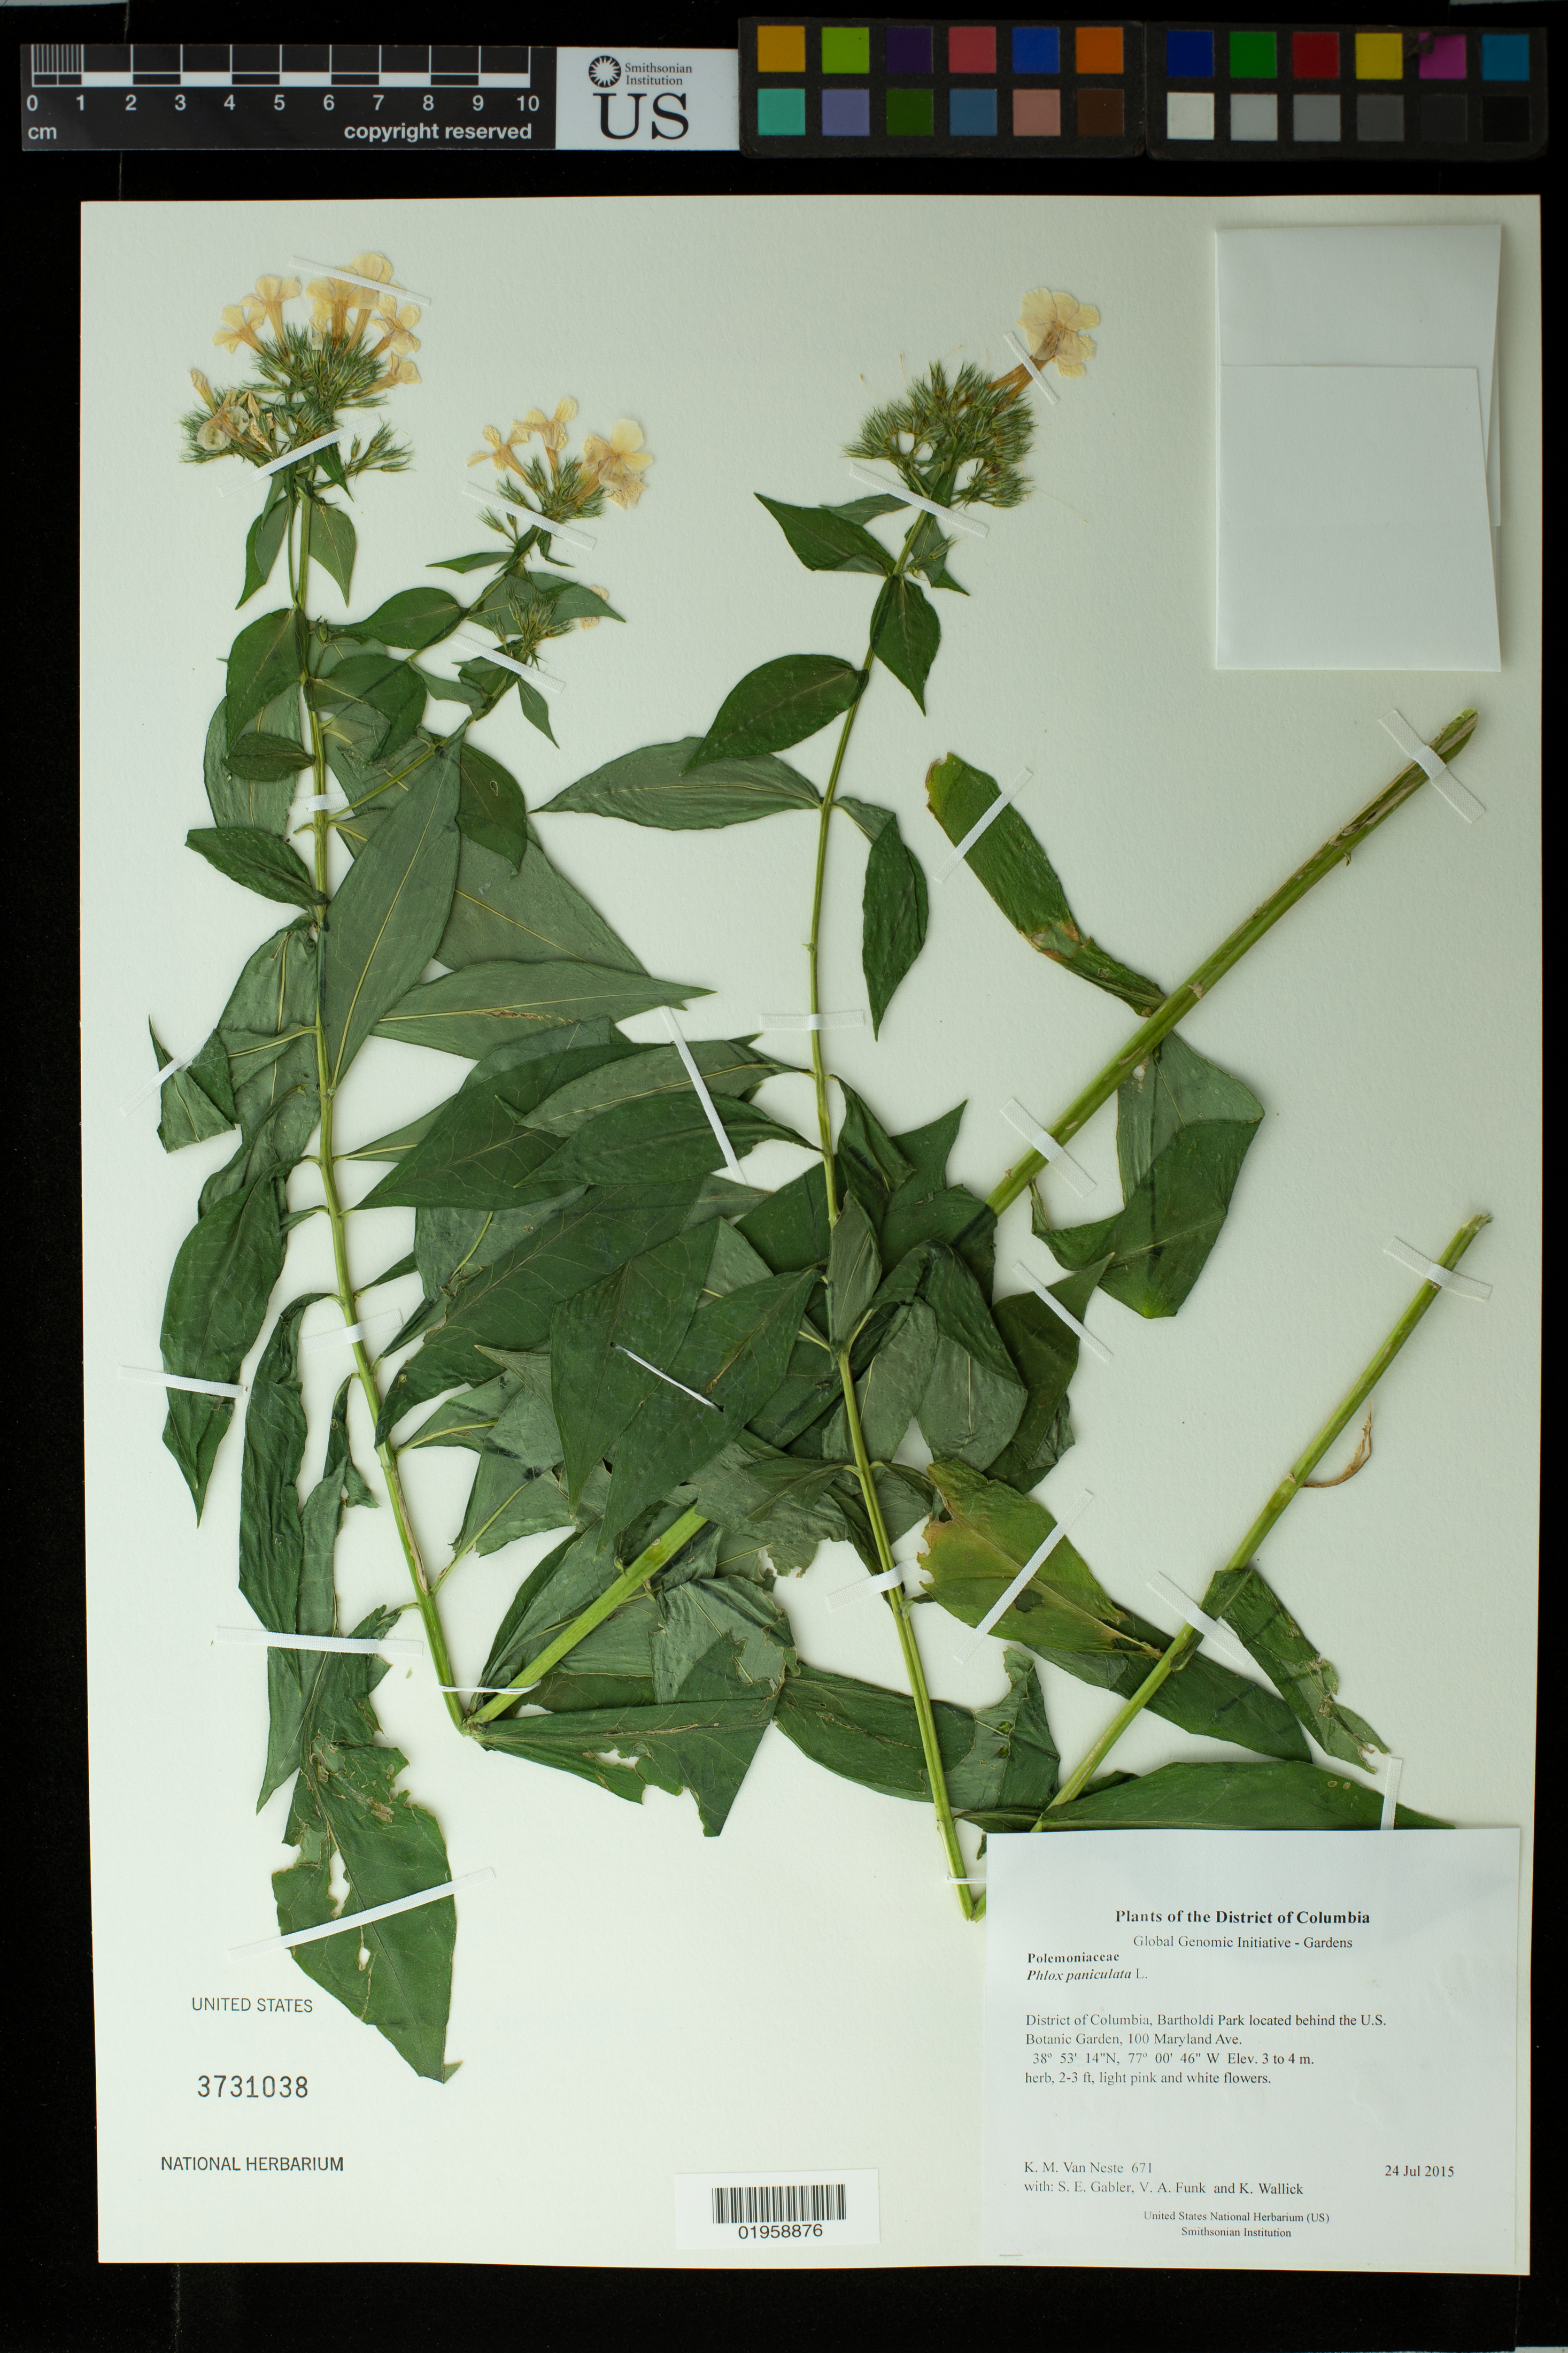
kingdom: Plantae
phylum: Tracheophyta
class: Magnoliopsida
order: Ericales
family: Polemoniaceae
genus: Phlox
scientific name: Phlox paniculata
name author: L.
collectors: K. M. Van Neste, S. E. Gabler, V. Funk & K. Wallick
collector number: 671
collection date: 2015-07-24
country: United States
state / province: District of Columbia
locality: Bartholdi Park located behind the U.S. Botanic Garden, 100 Maryland Ave.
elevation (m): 3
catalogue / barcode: US 3731038